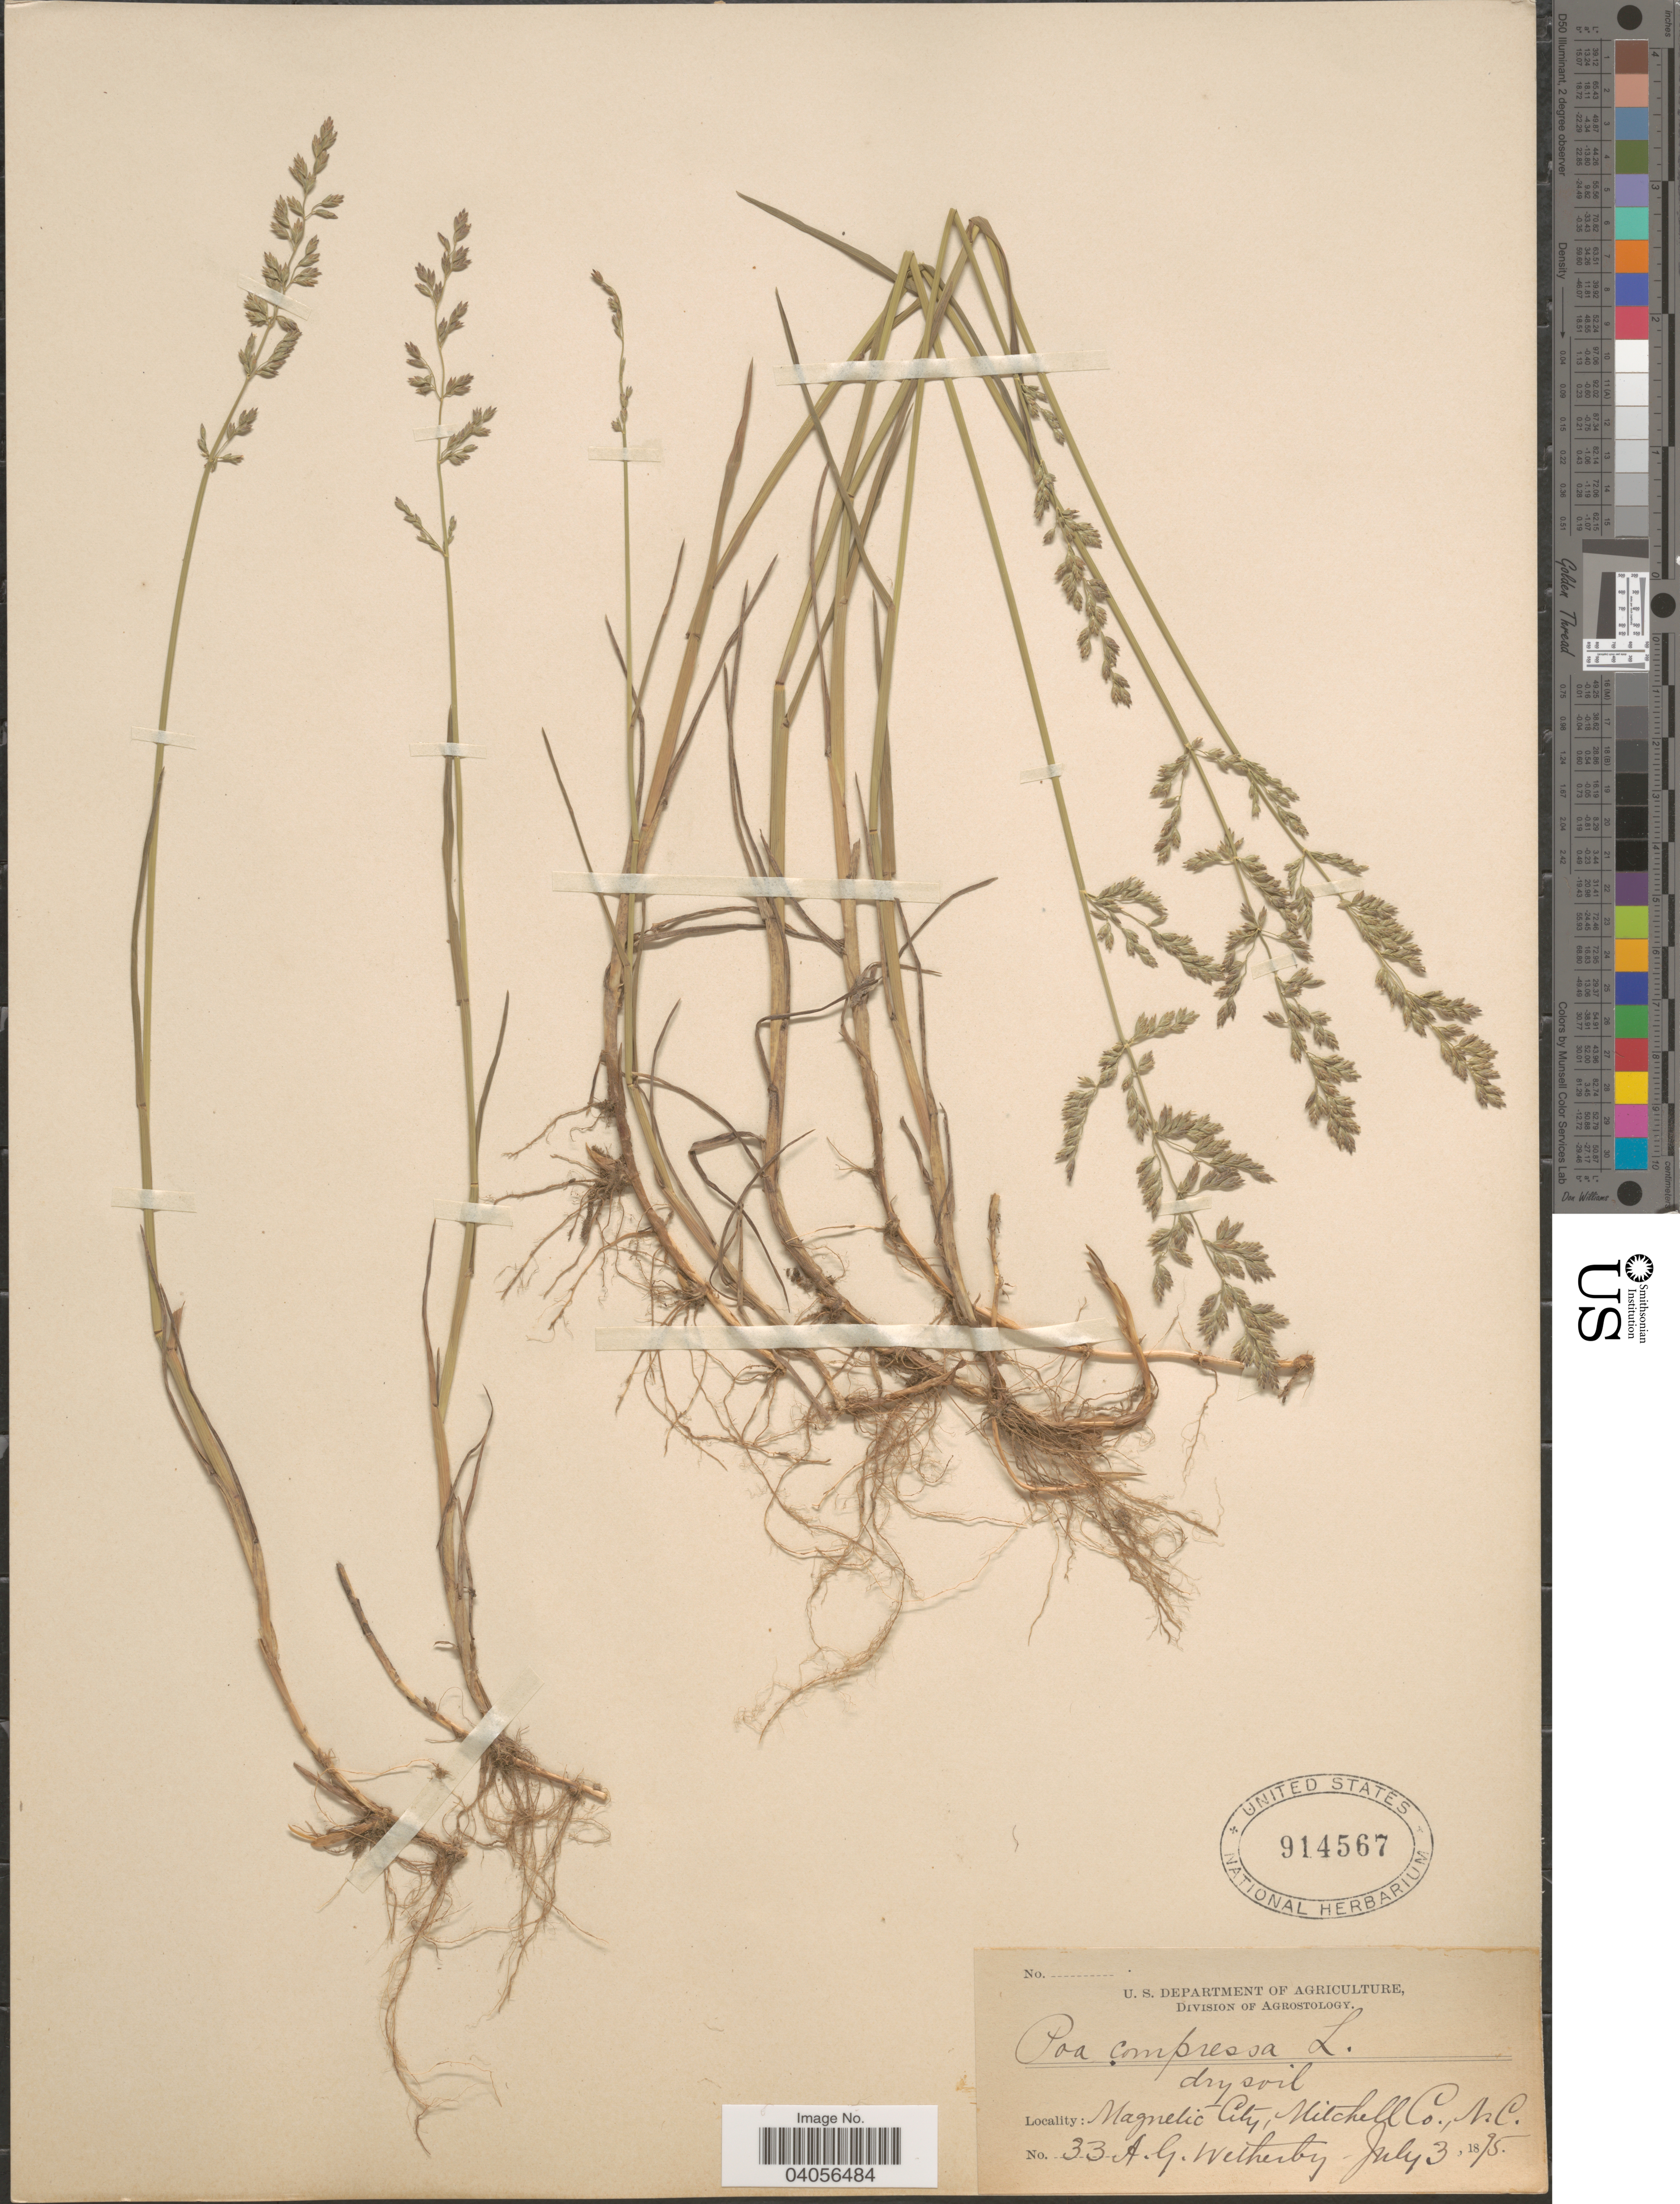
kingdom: Plantae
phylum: Tracheophyta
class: Liliopsida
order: Poales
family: Poaceae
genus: Poa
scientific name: Poa compressa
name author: L.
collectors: A. Wetherby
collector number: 33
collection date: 1875-07-03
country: United States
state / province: North Carolina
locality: Magnetic City, Mitchell Co.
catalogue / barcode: US 914567